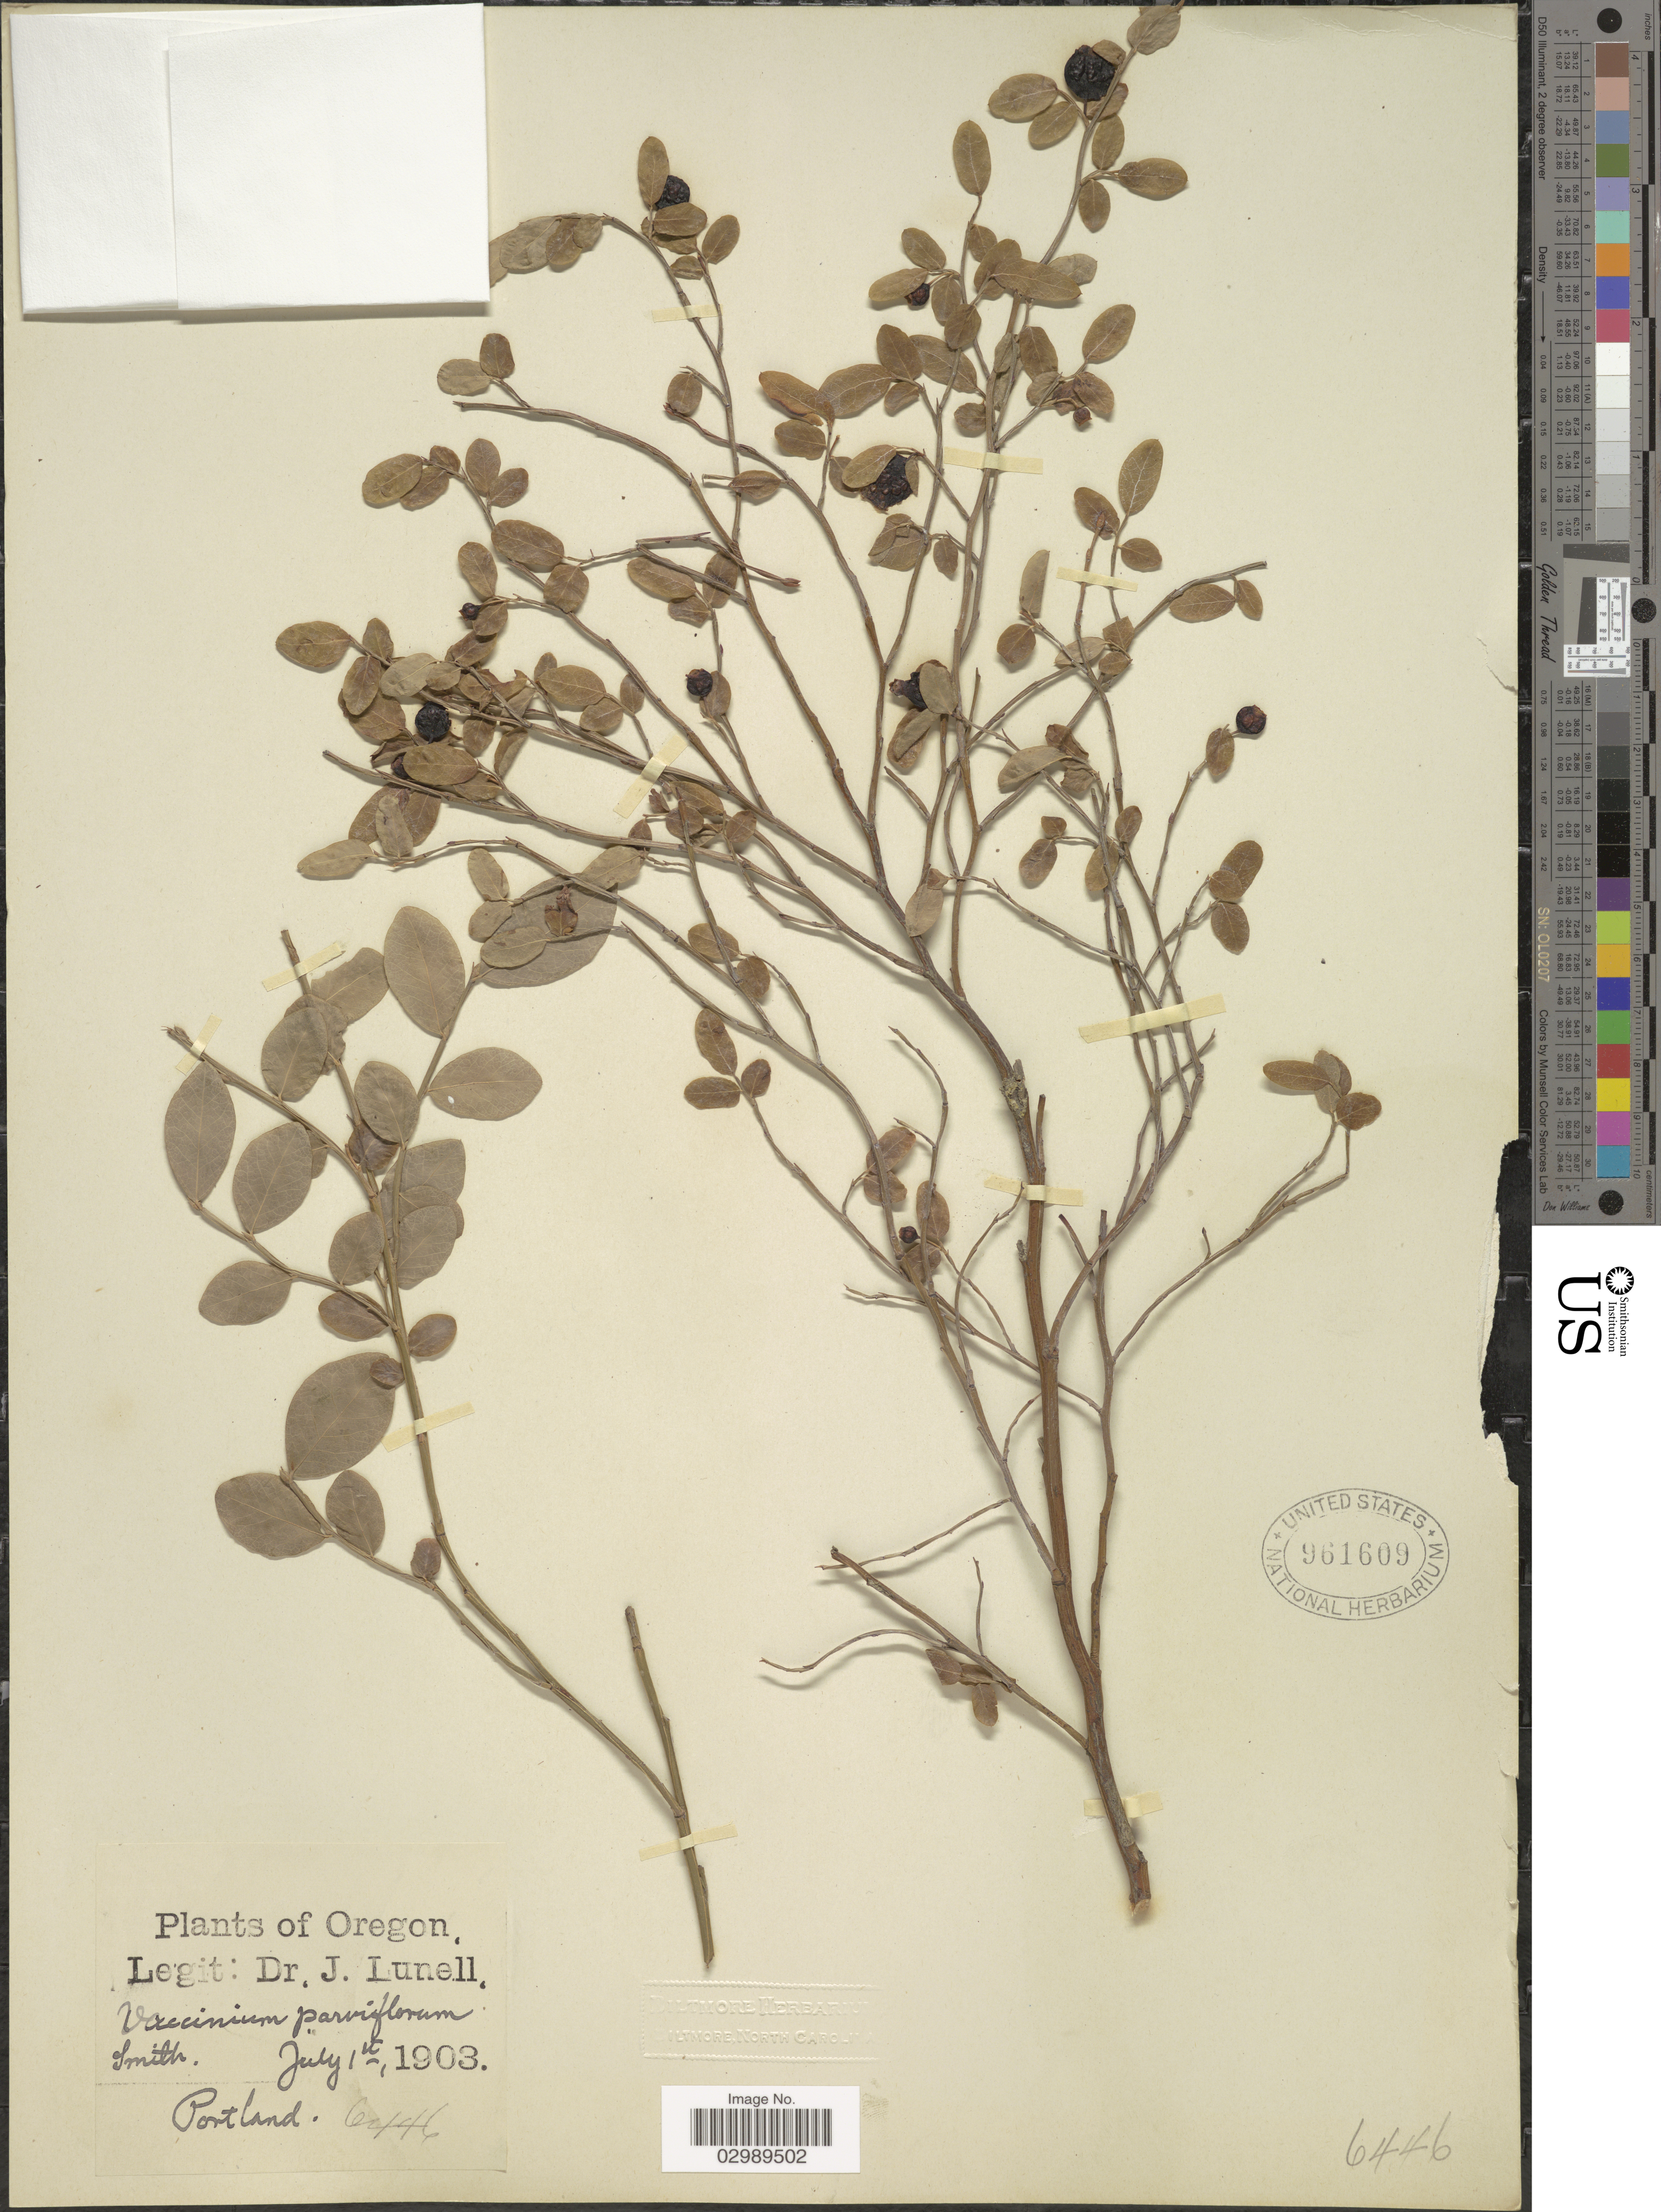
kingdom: Plantae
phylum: Tracheophyta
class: Magnoliopsida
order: Ericales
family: Ericaceae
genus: Vaccinium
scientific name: Vaccinium parvifolium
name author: Small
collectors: J. Lunell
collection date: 1903-07-01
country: United States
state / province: Oregon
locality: Portland.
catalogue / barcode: US 961609